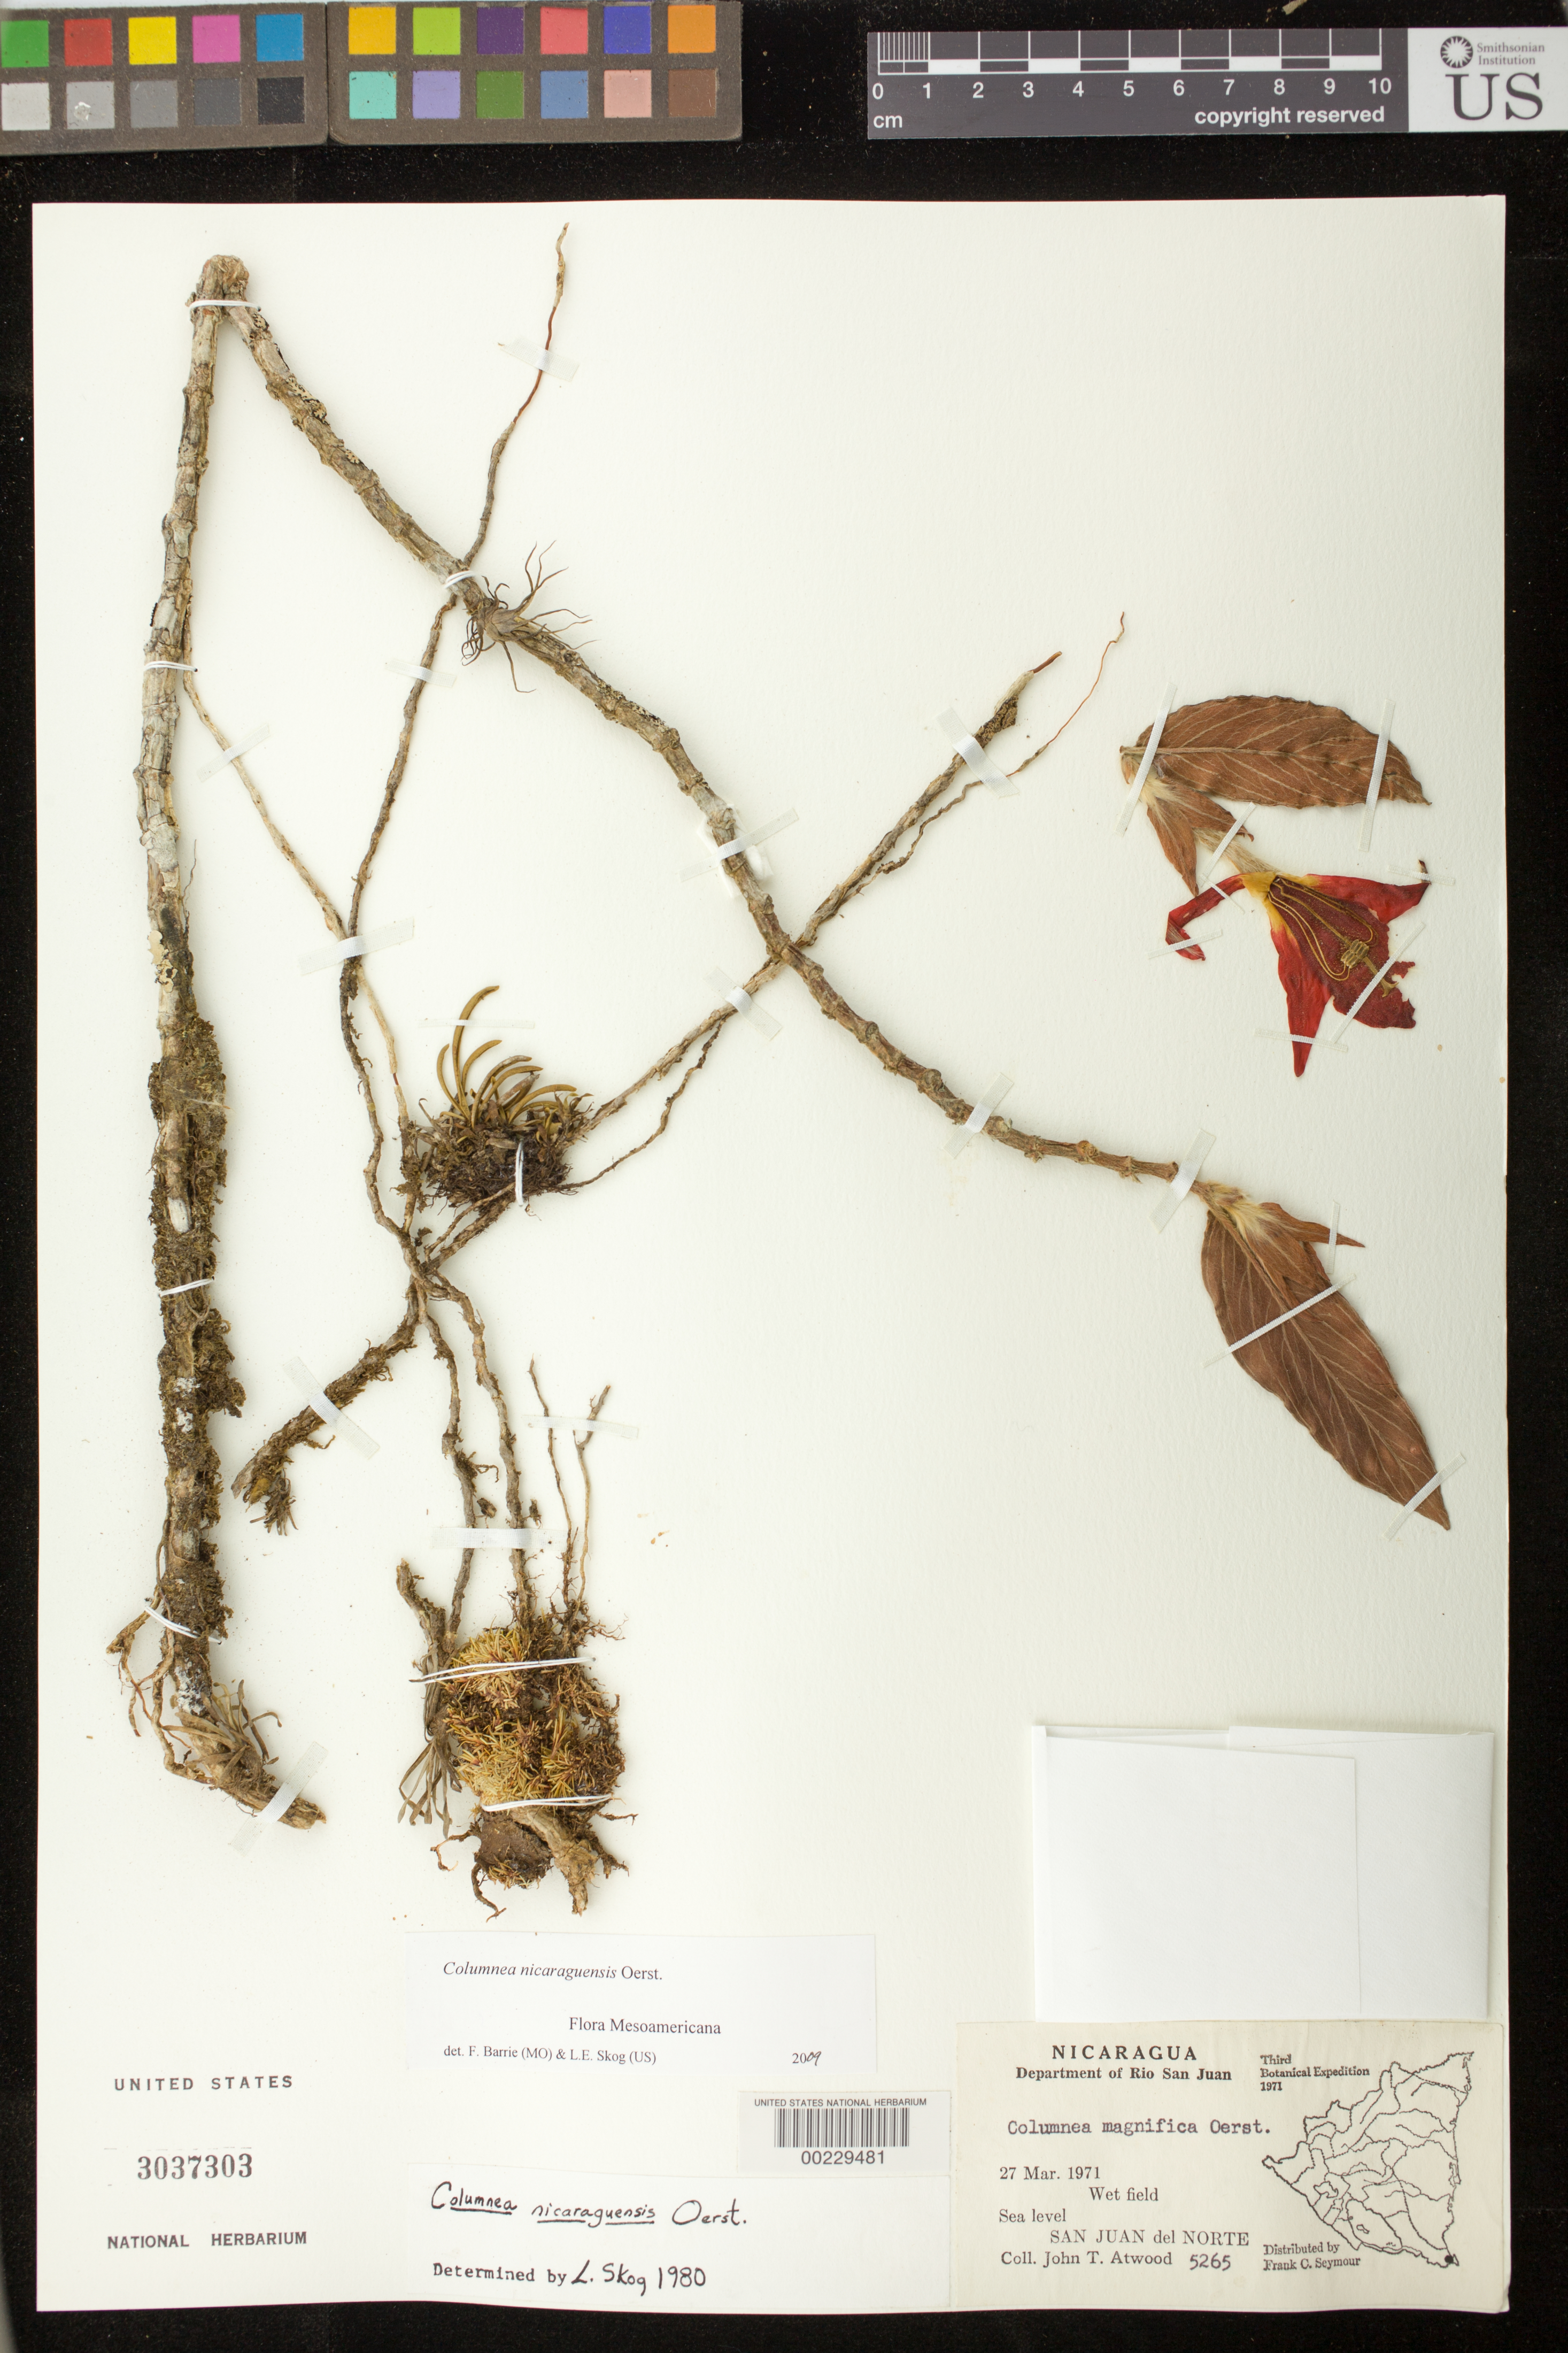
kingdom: Plantae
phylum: Tracheophyta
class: Magnoliopsida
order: Lamiales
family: Gesneriaceae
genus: Columnea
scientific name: Columnea nicaraguensis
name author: Oerst.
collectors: J. T. Atwood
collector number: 5265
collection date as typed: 27 Mar 1971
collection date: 1971-03-27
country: Nicaragua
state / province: Rio san Juan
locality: San Juan del Norte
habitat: Wet field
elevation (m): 0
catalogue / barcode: US 3037303